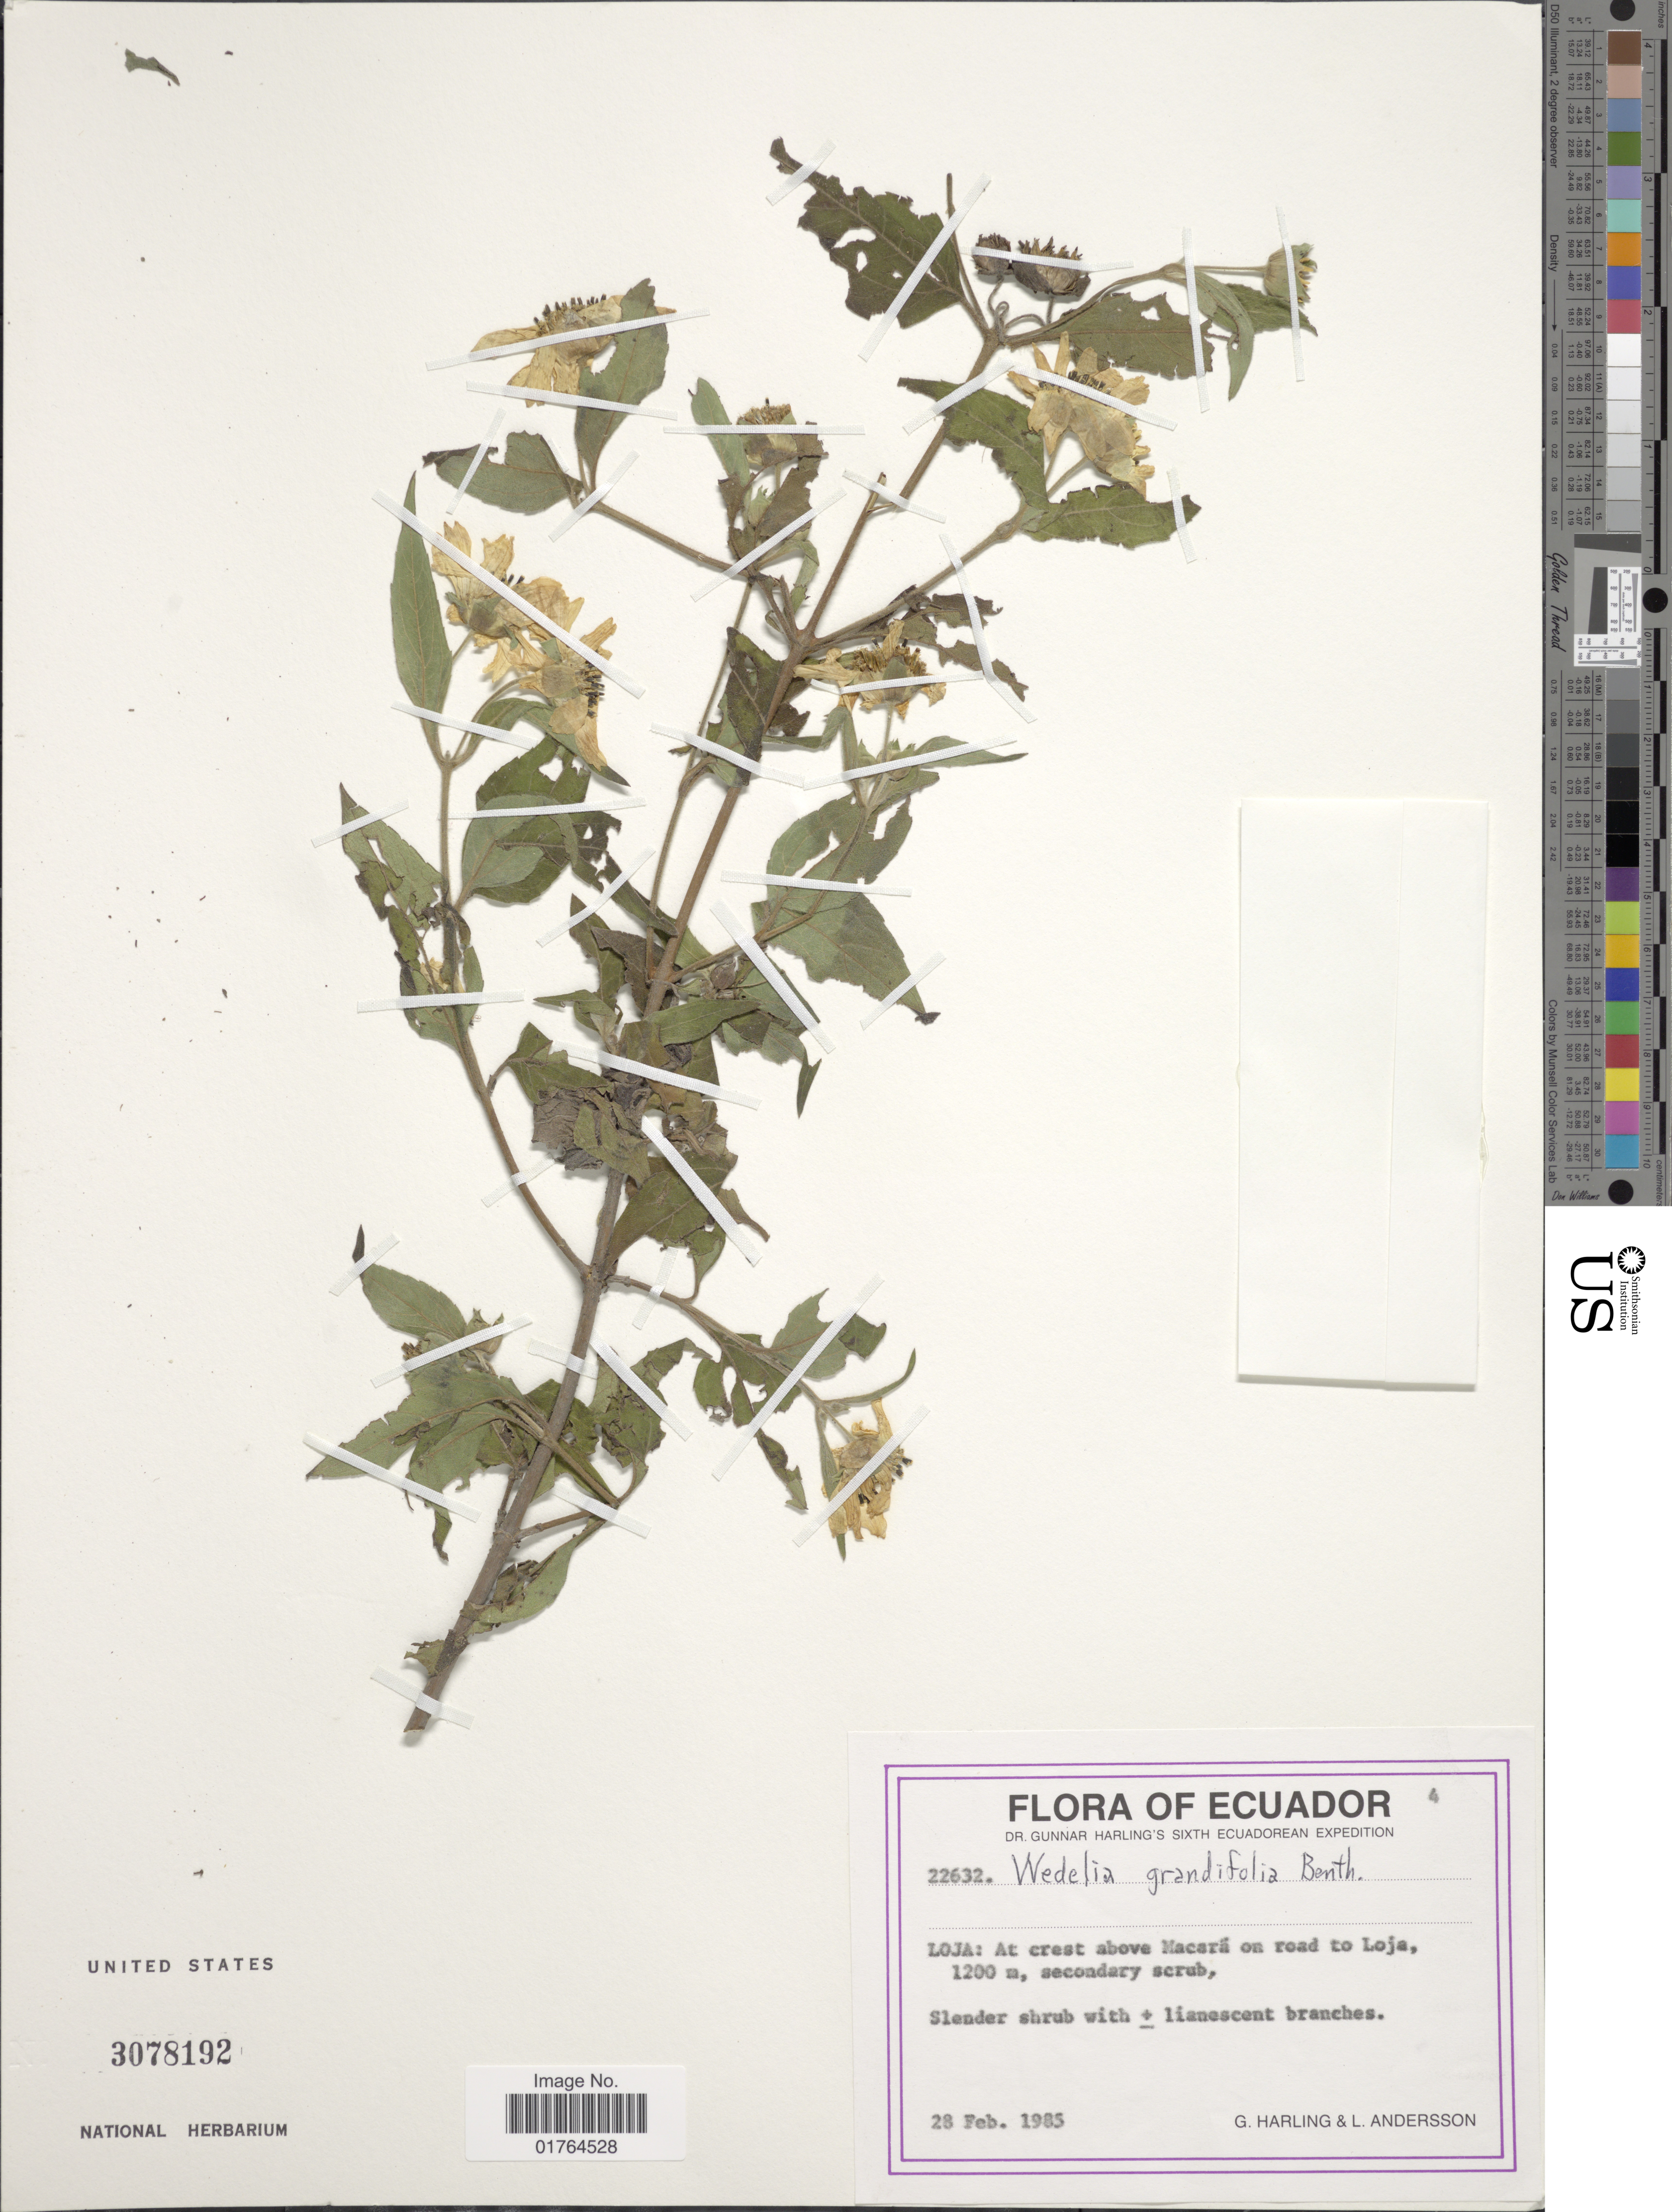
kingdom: Plantae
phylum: Tracheophyta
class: Magnoliopsida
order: Asterales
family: Asteraceae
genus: Wedelia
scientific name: Wedelia grandiflora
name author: Benth.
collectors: G. Harling & L. Andersson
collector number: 22632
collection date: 1985-02-28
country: Ecuador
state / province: Loja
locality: Above Macara on road to Loja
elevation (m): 1200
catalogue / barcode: US 3078192